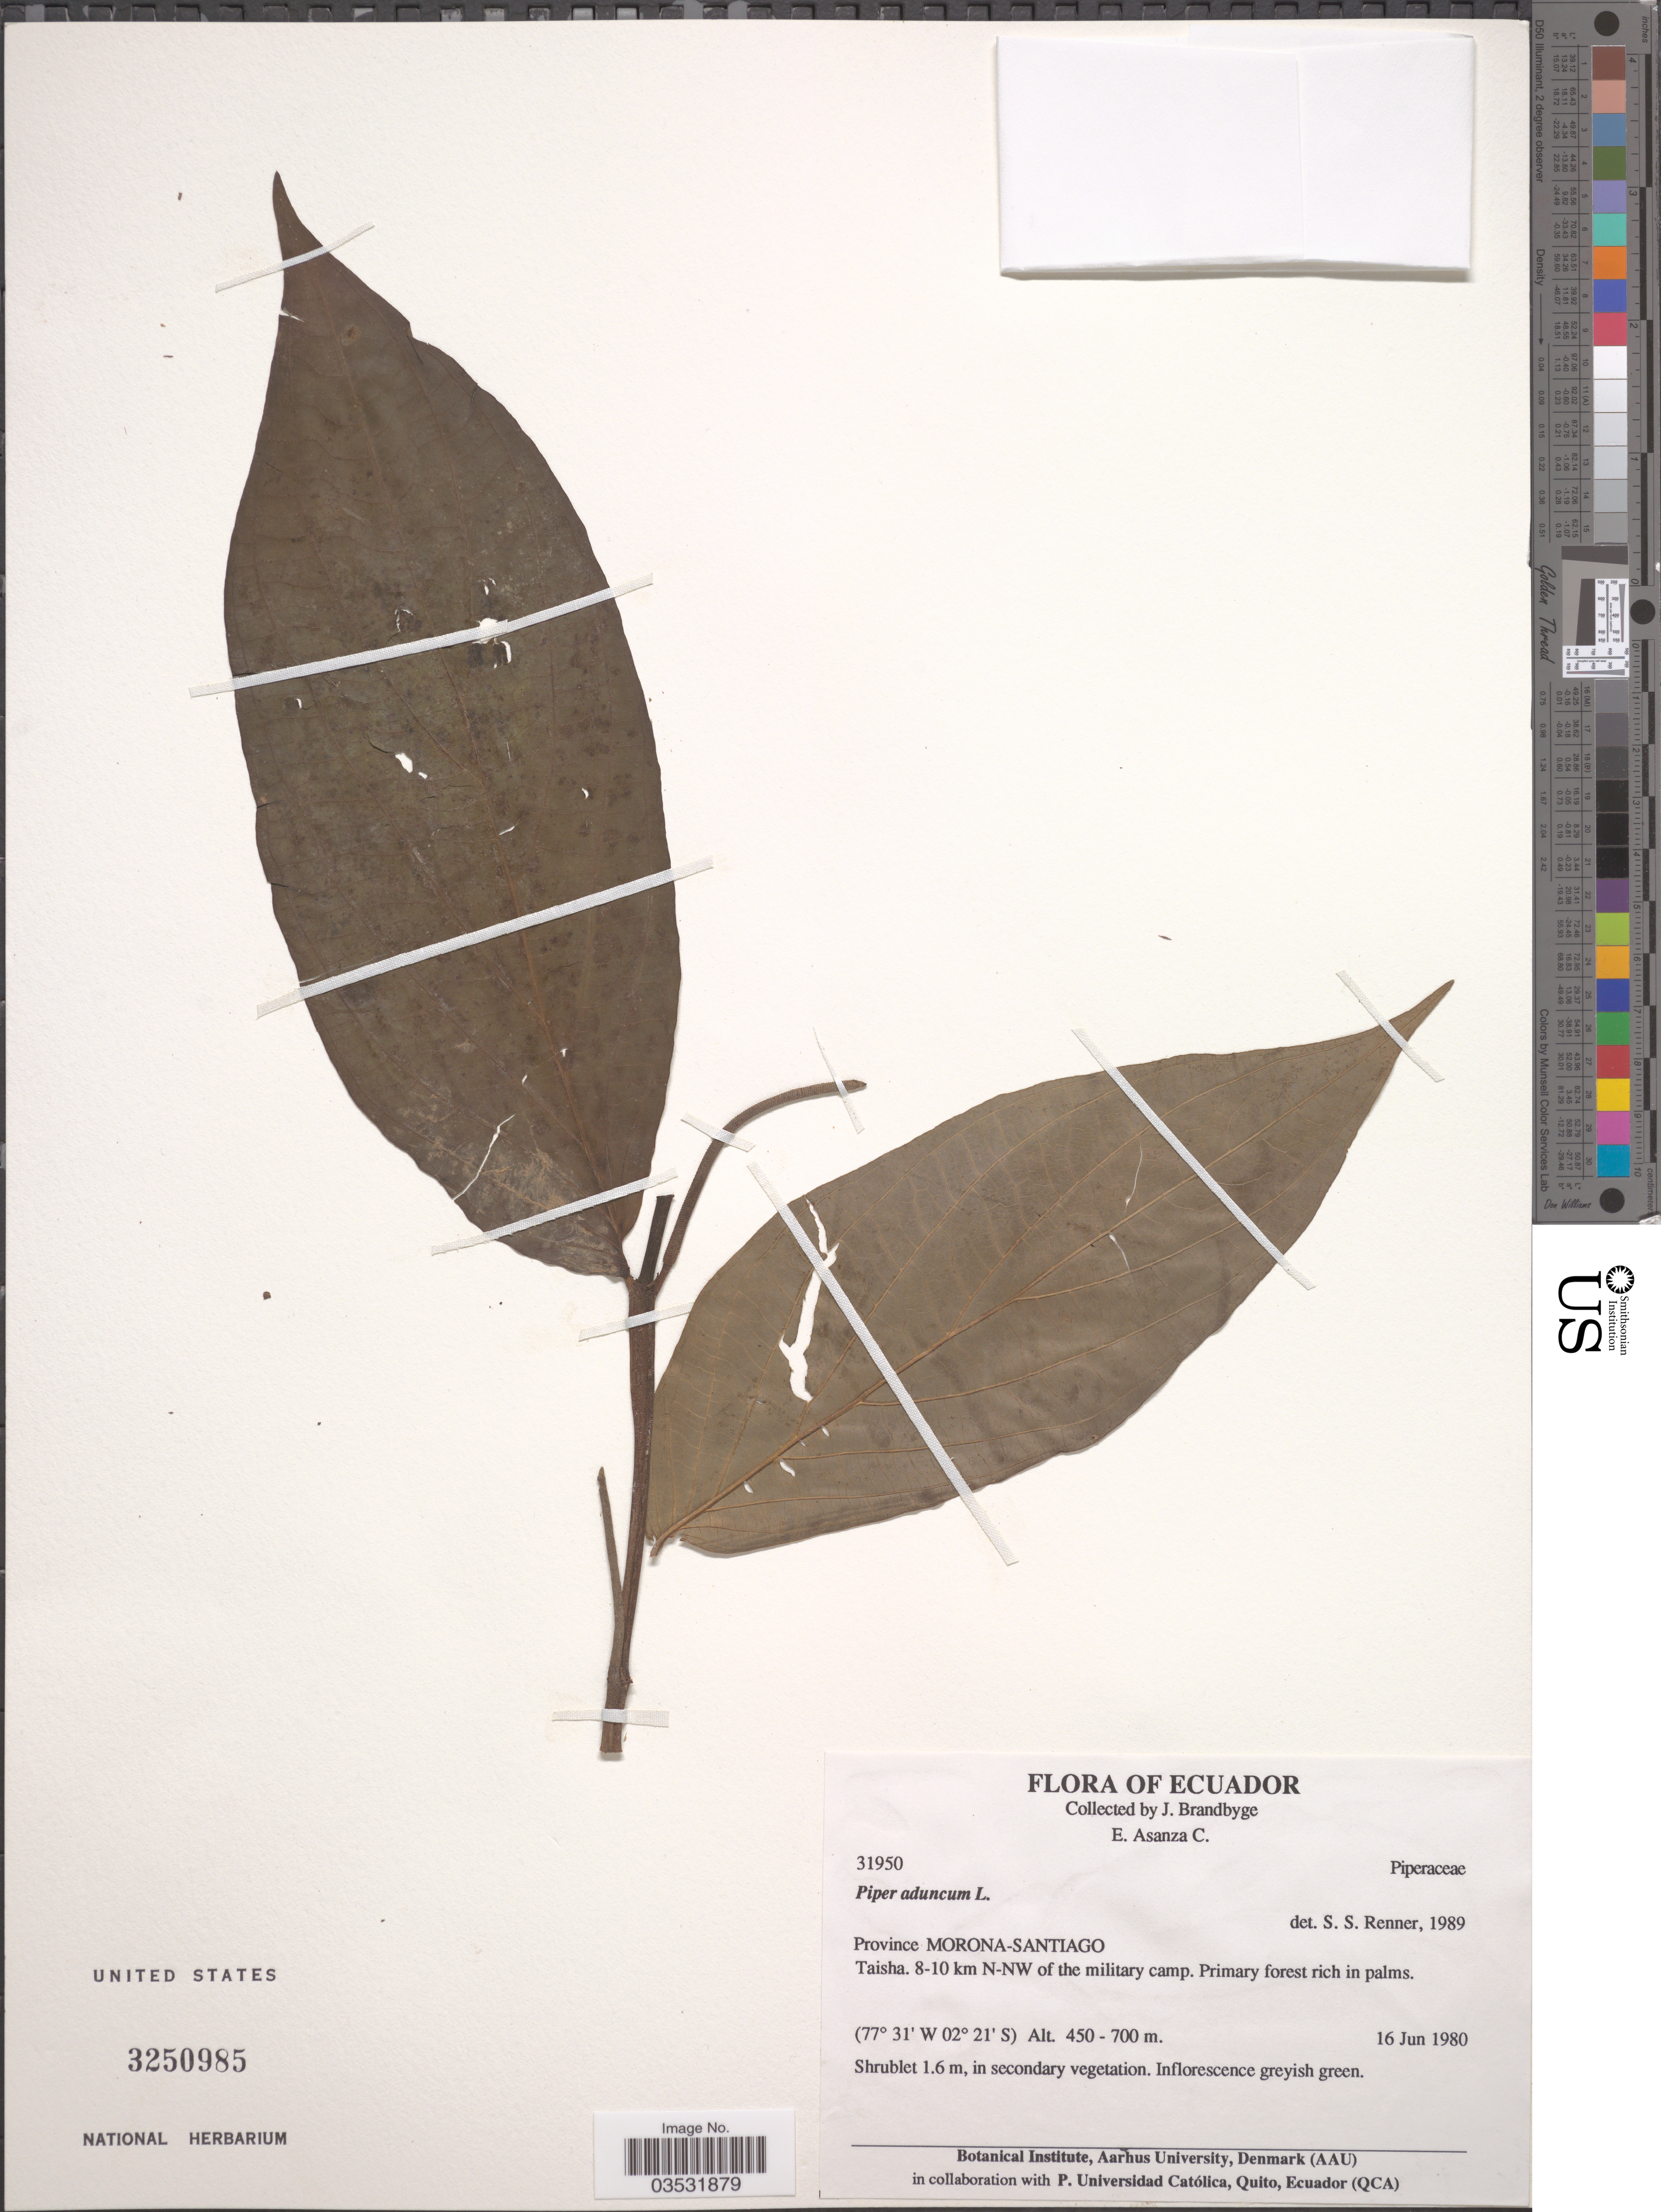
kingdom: Plantae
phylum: Tracheophyta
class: Magnoliopsida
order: Piperales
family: Piperaceae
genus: Piper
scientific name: Piper aduncum var. aduncum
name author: L.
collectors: J. Brandbyge & E. Asanza C.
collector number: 31950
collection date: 1980-06-16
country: Ecuador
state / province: Morona-Santiago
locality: Taisha. 8-10 km N-NW of the military camp.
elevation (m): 450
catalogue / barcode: US 3250985